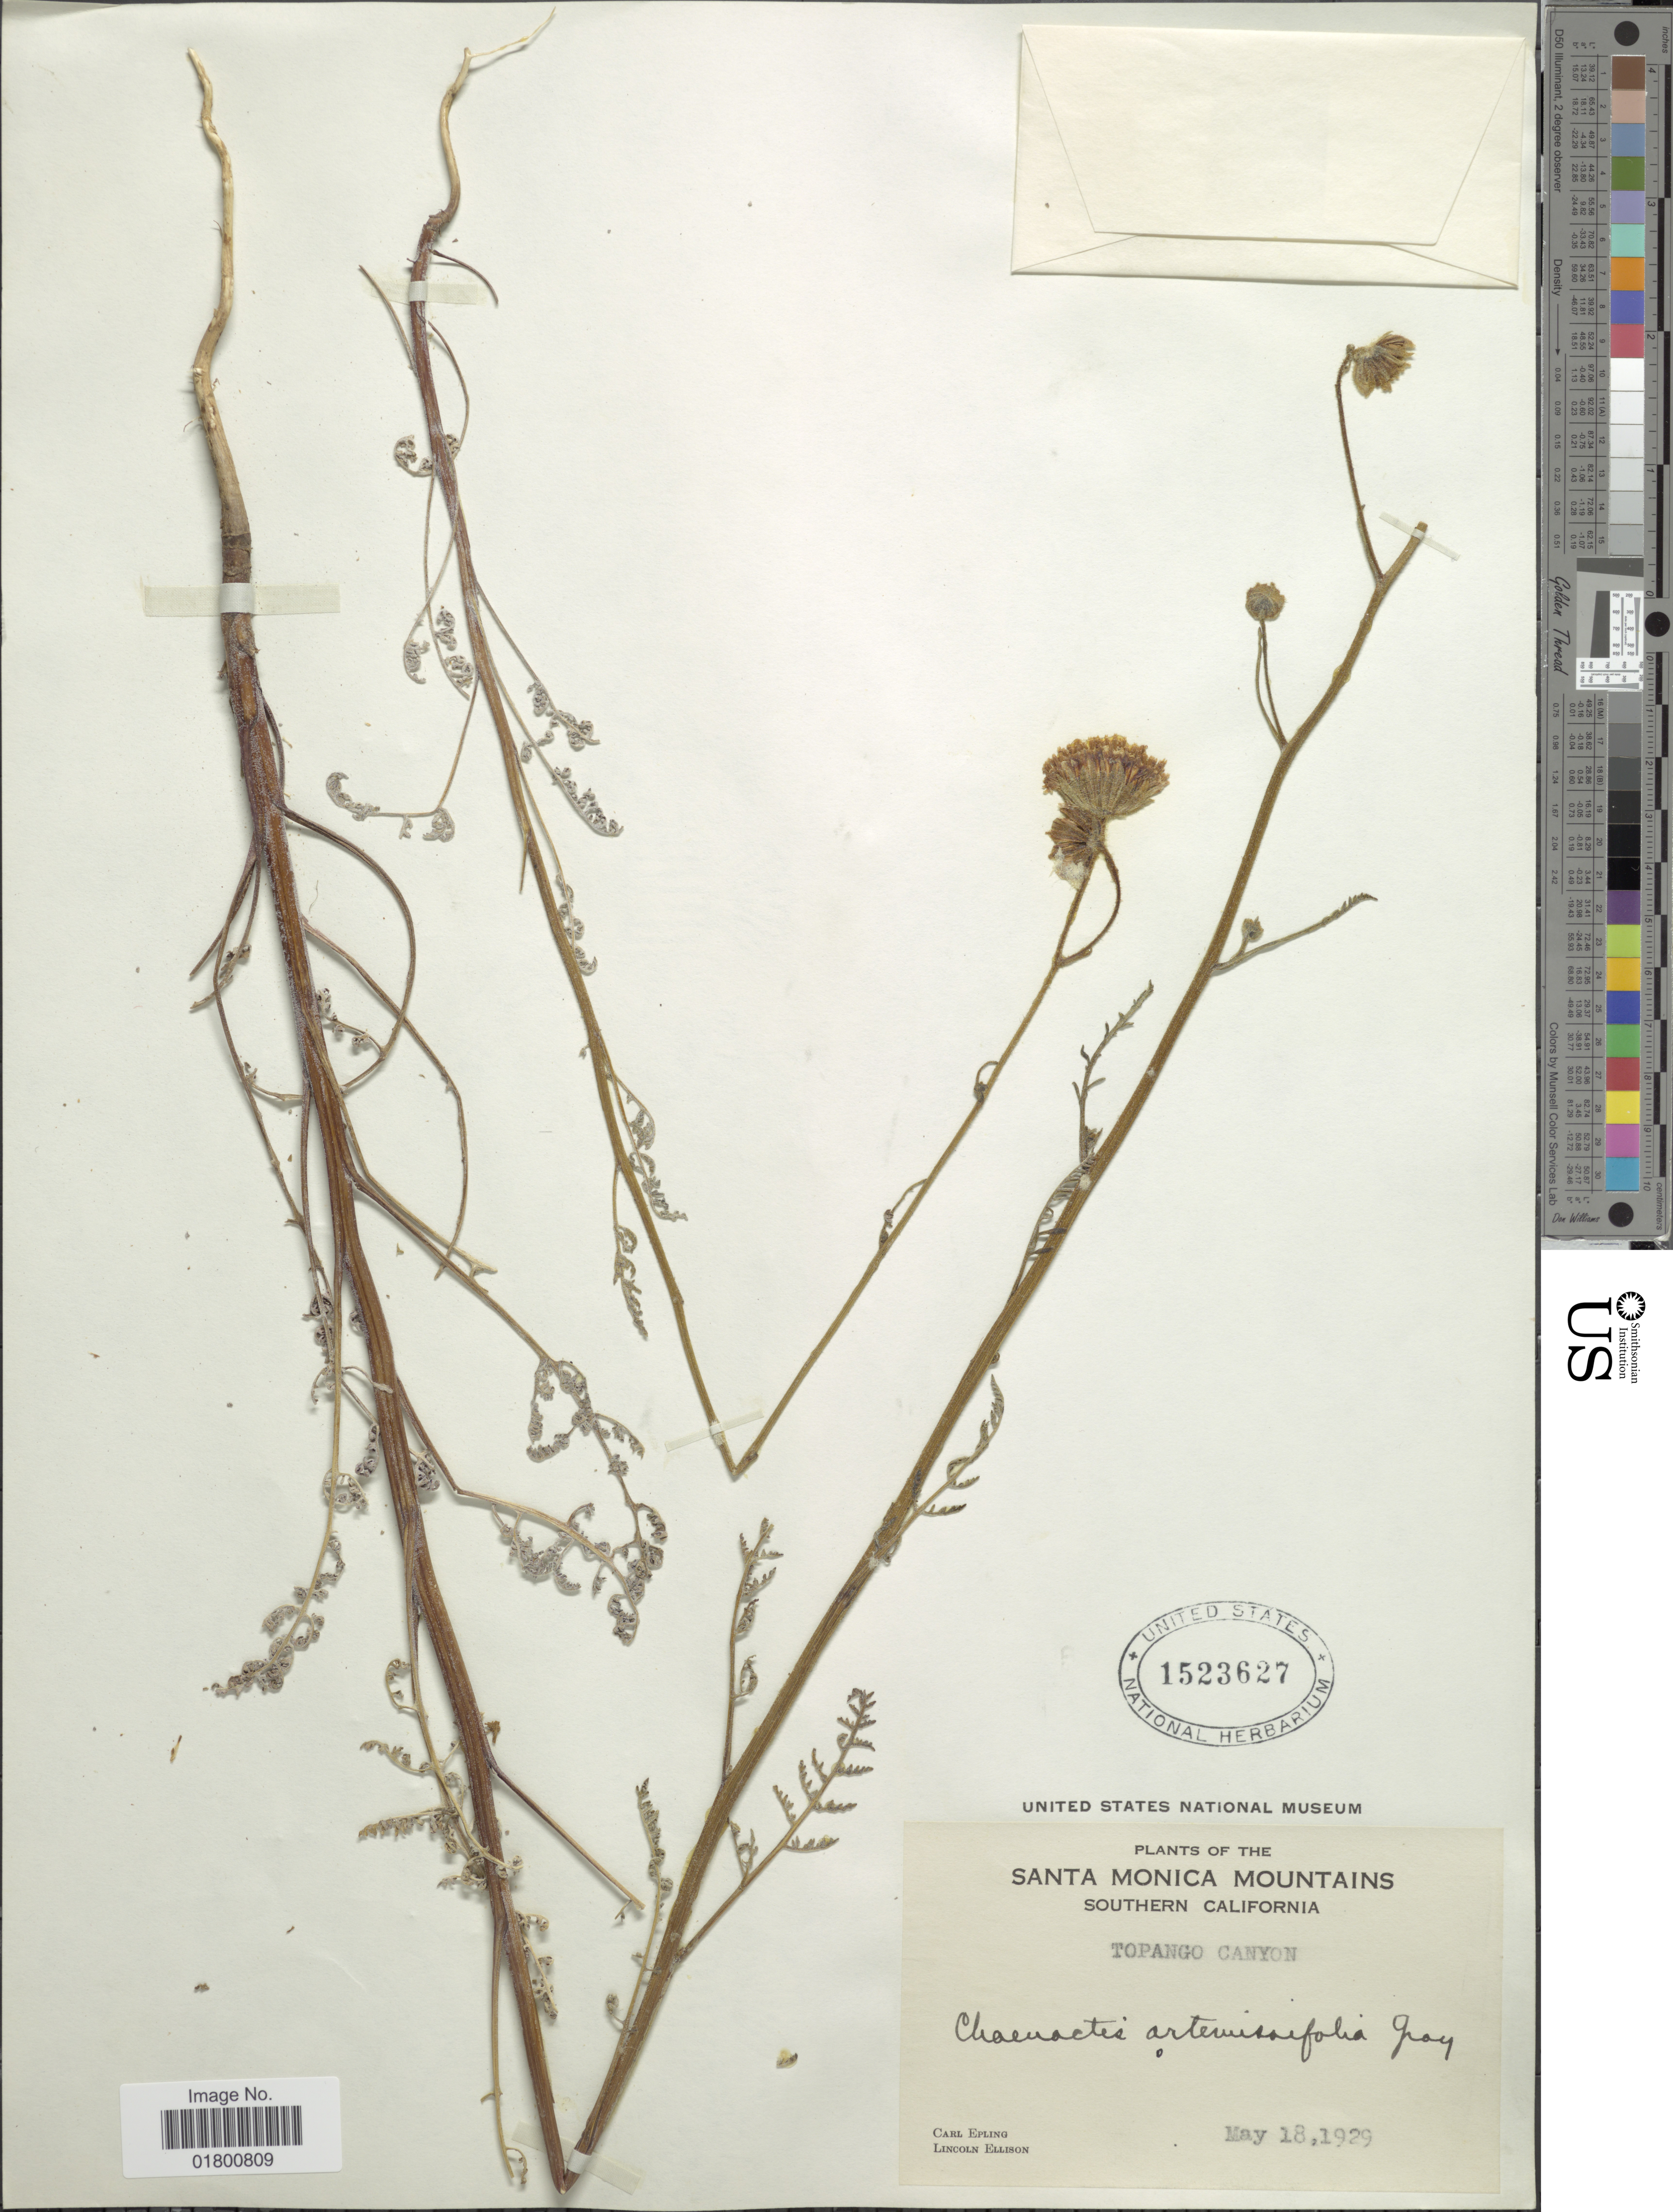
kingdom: Plantae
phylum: Tracheophyta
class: Magnoliopsida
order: Asterales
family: Asteraceae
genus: Chaenactis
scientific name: Chaenactis artemisiifolia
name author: A. Gray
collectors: C. C. Epling & L. Ellison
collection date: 1929-05-18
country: United States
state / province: California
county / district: Los Angeles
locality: Santa Monica Mountains, Southern California, Topango Canyon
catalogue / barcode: US 1523627